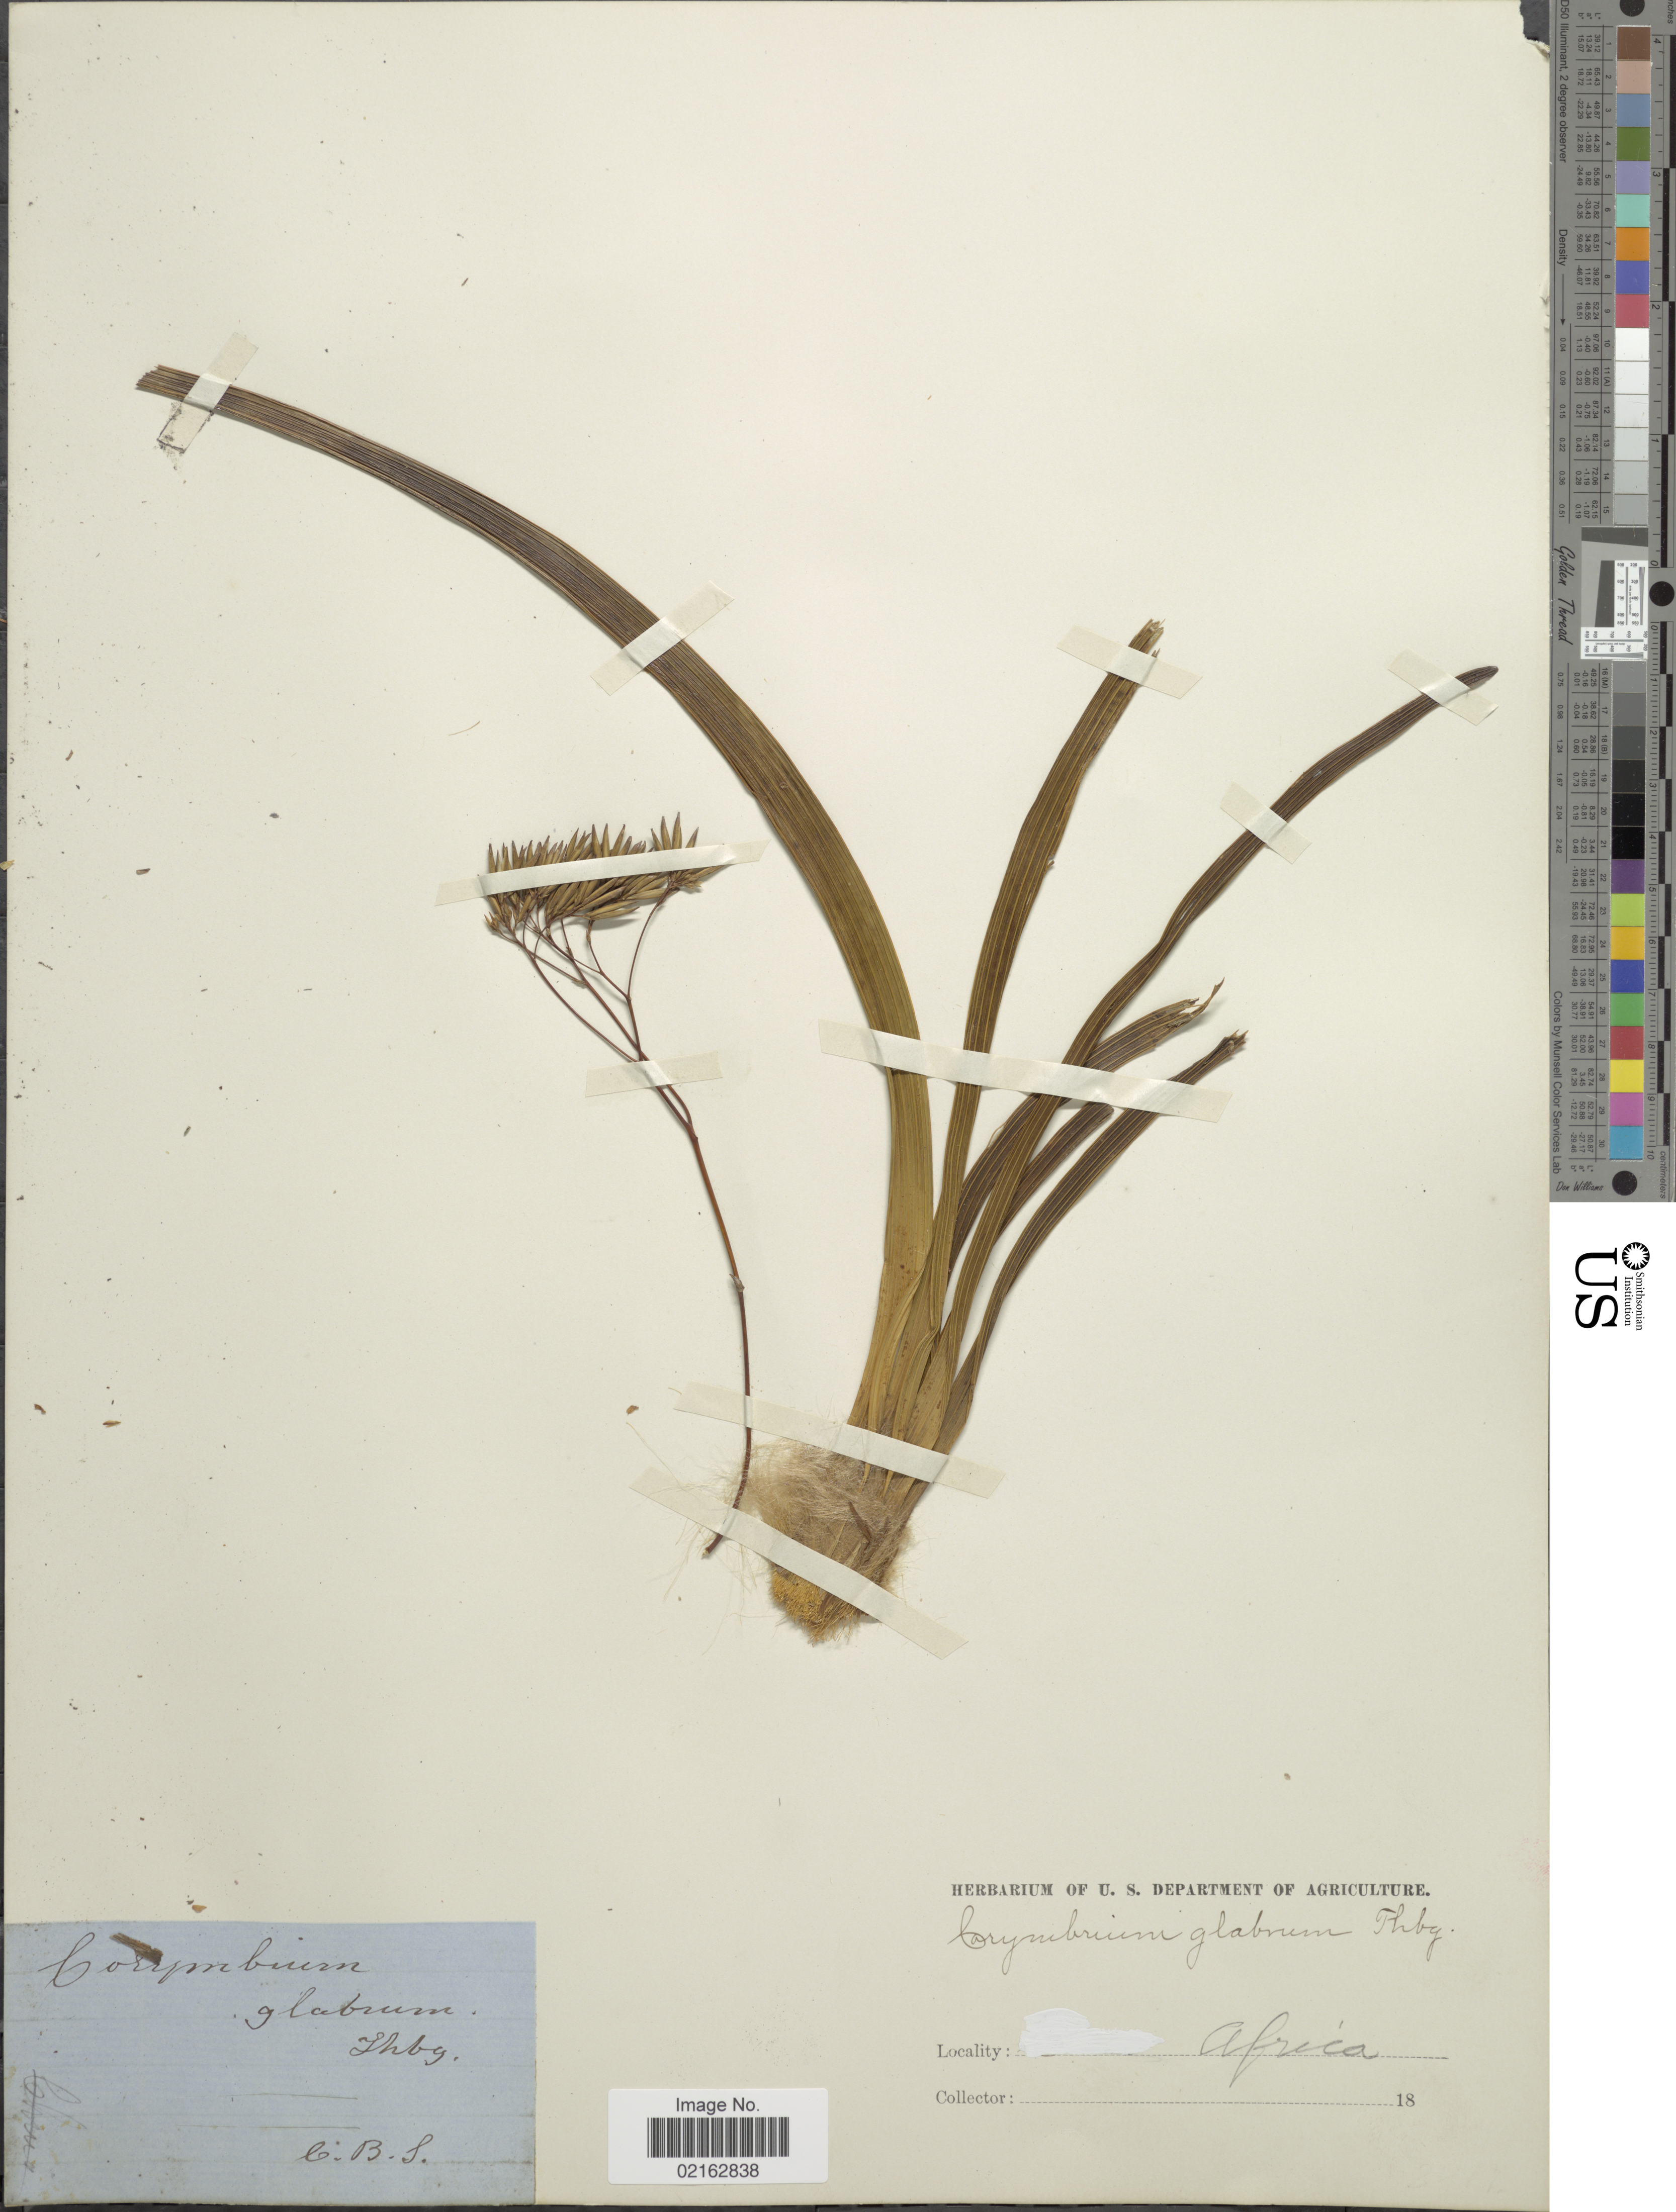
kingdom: Plantae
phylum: Tracheophyta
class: Magnoliopsida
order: Asterales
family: Asteraceae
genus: Corymbium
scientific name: Corymbium glabrum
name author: L.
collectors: C. B. S.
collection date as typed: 18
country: South Africa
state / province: Western Cape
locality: Africa